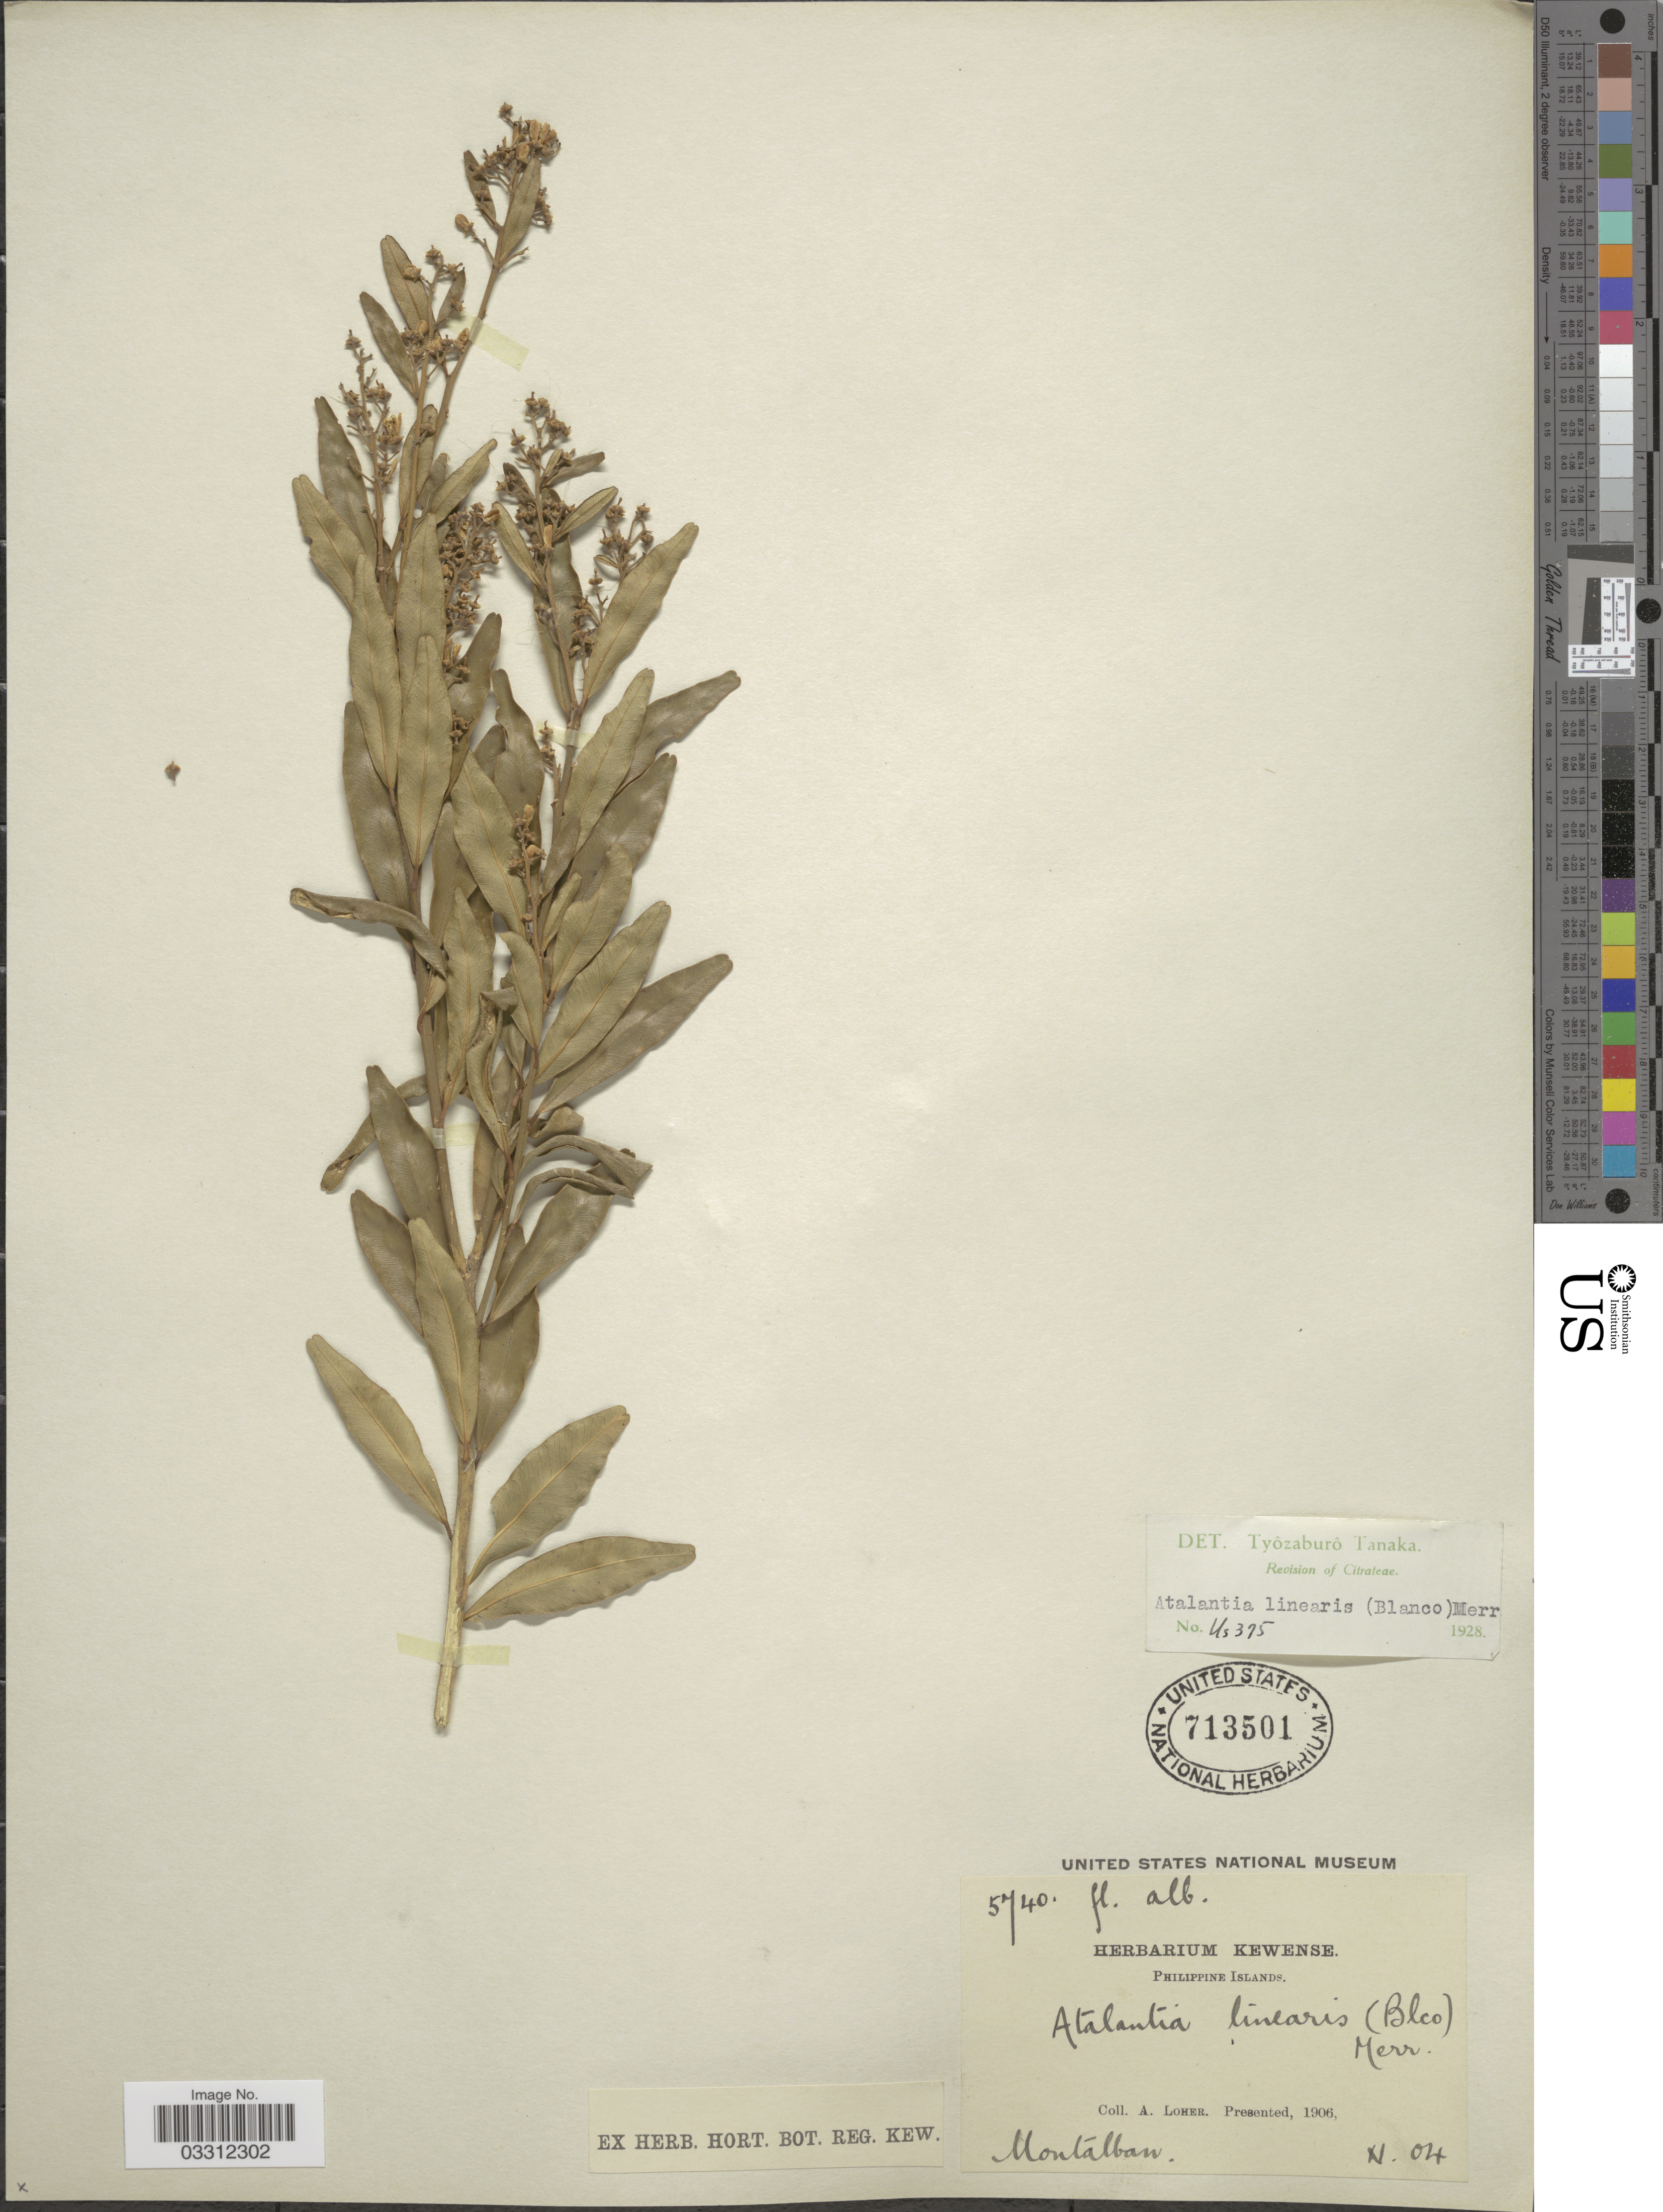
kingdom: Plantae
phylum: Tracheophyta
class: Magnoliopsida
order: Sapindales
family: Rutaceae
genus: Atalantia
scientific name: Atalantia linearis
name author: (Blanco) Merr.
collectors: A. Loher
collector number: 5740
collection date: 1906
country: Philippines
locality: Montalban.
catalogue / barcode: US 713501